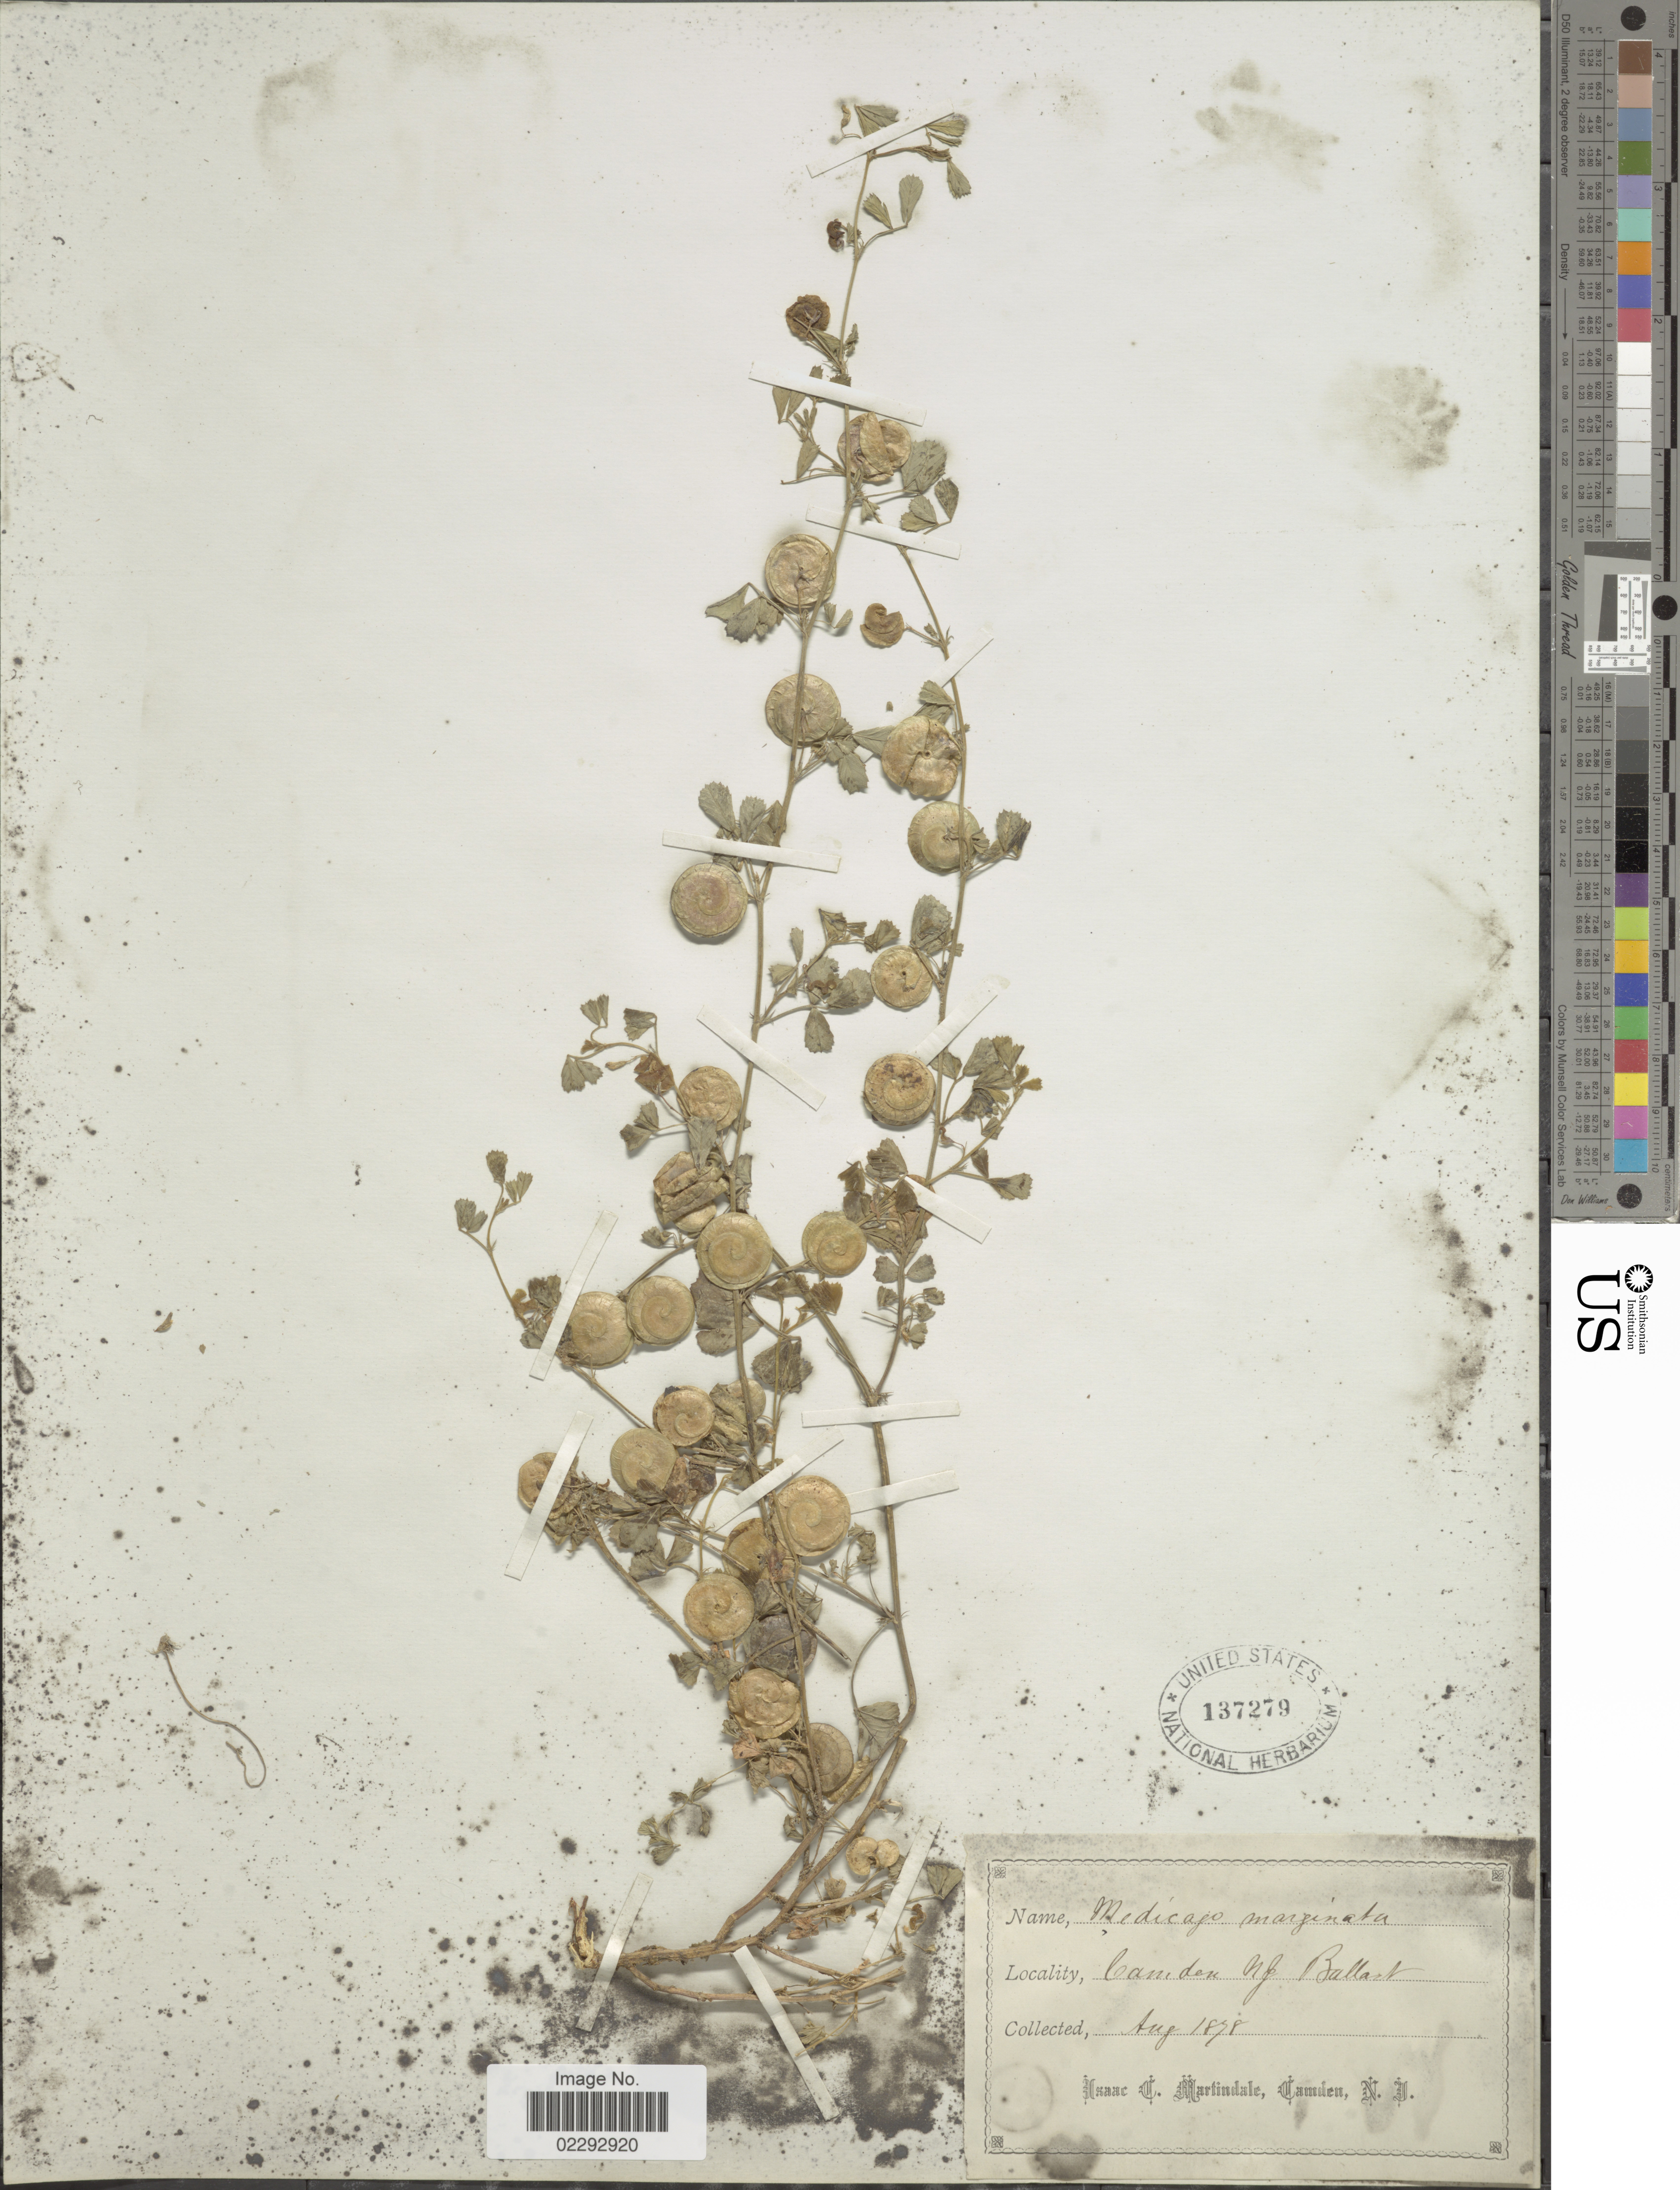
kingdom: Plantae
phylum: Tracheophyta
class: Magnoliopsida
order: Fabales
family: Fabaceae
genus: Medicago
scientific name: Medicago orbicularis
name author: (L.) Bartal.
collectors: I. C. Martindale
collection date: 1878-08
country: United States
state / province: New Jersey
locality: Camden NJ. Ballast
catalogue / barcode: US 137279